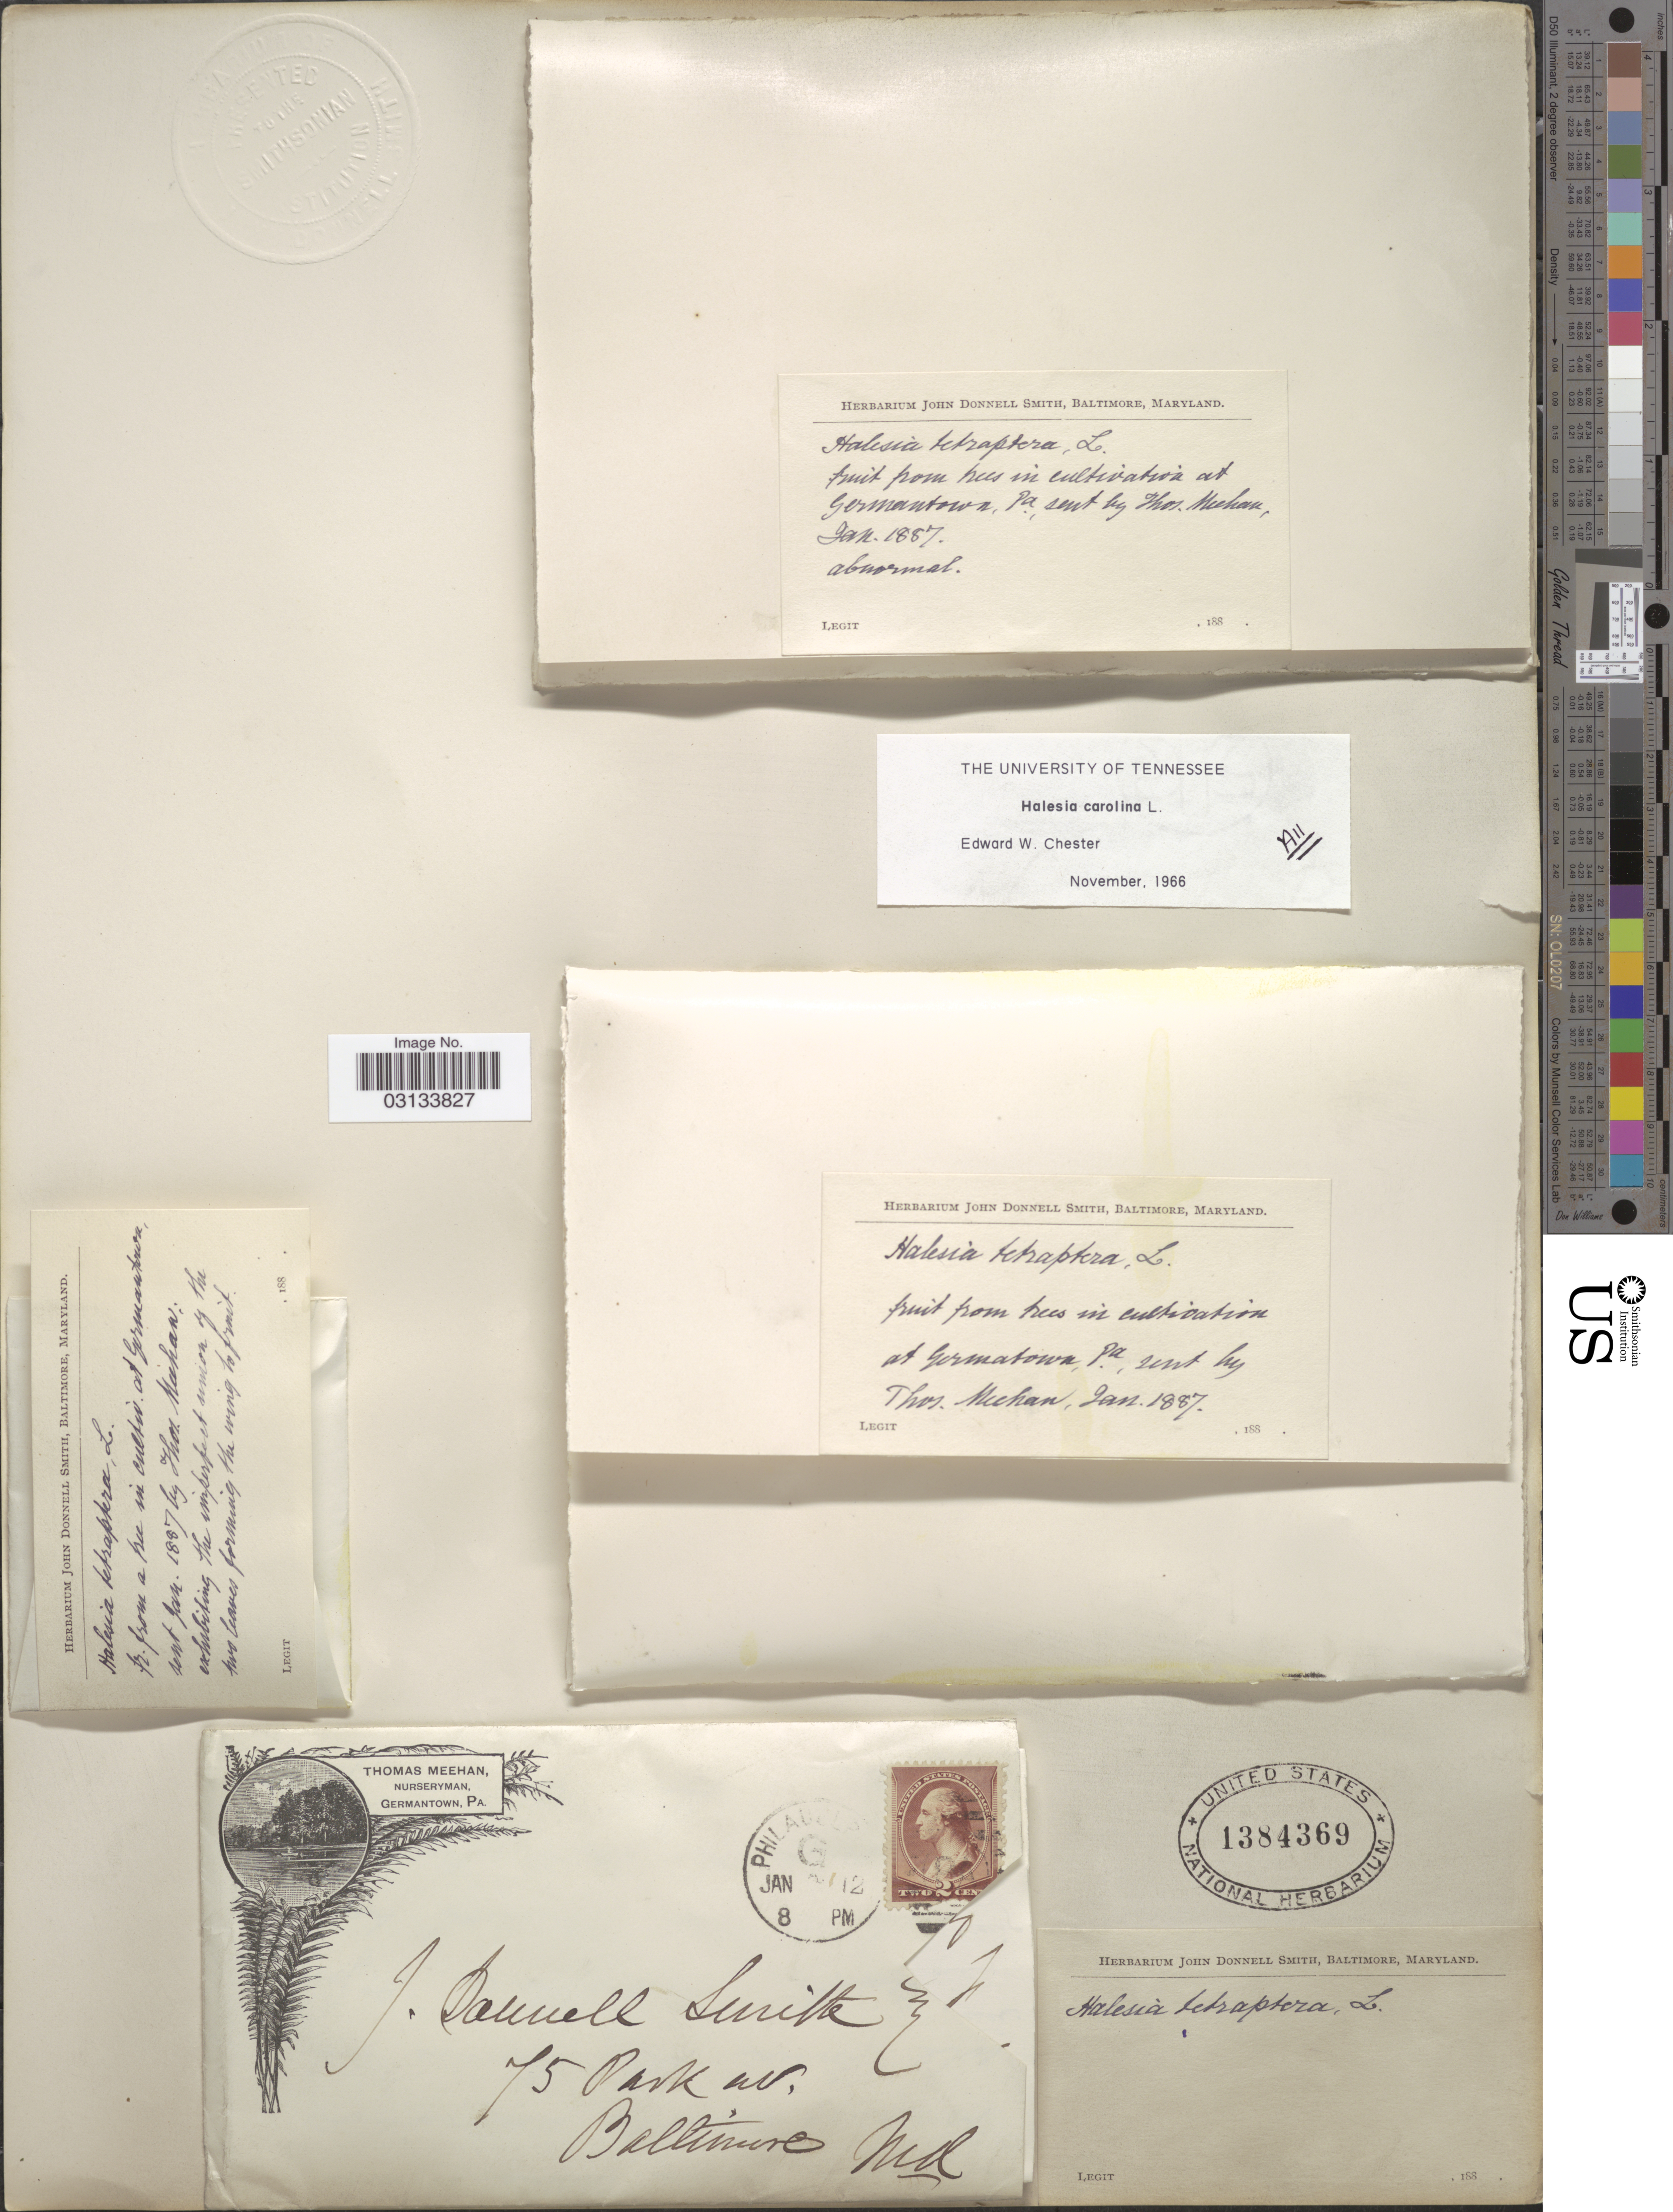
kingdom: Plantae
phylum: Tracheophyta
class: Magnoliopsida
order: Ericales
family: Styracaceae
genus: Halesia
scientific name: Halesia carolina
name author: L.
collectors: T. Meehan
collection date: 1887-01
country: United States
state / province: Pennsylvania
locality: Germantown, Pa.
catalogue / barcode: US 1384369